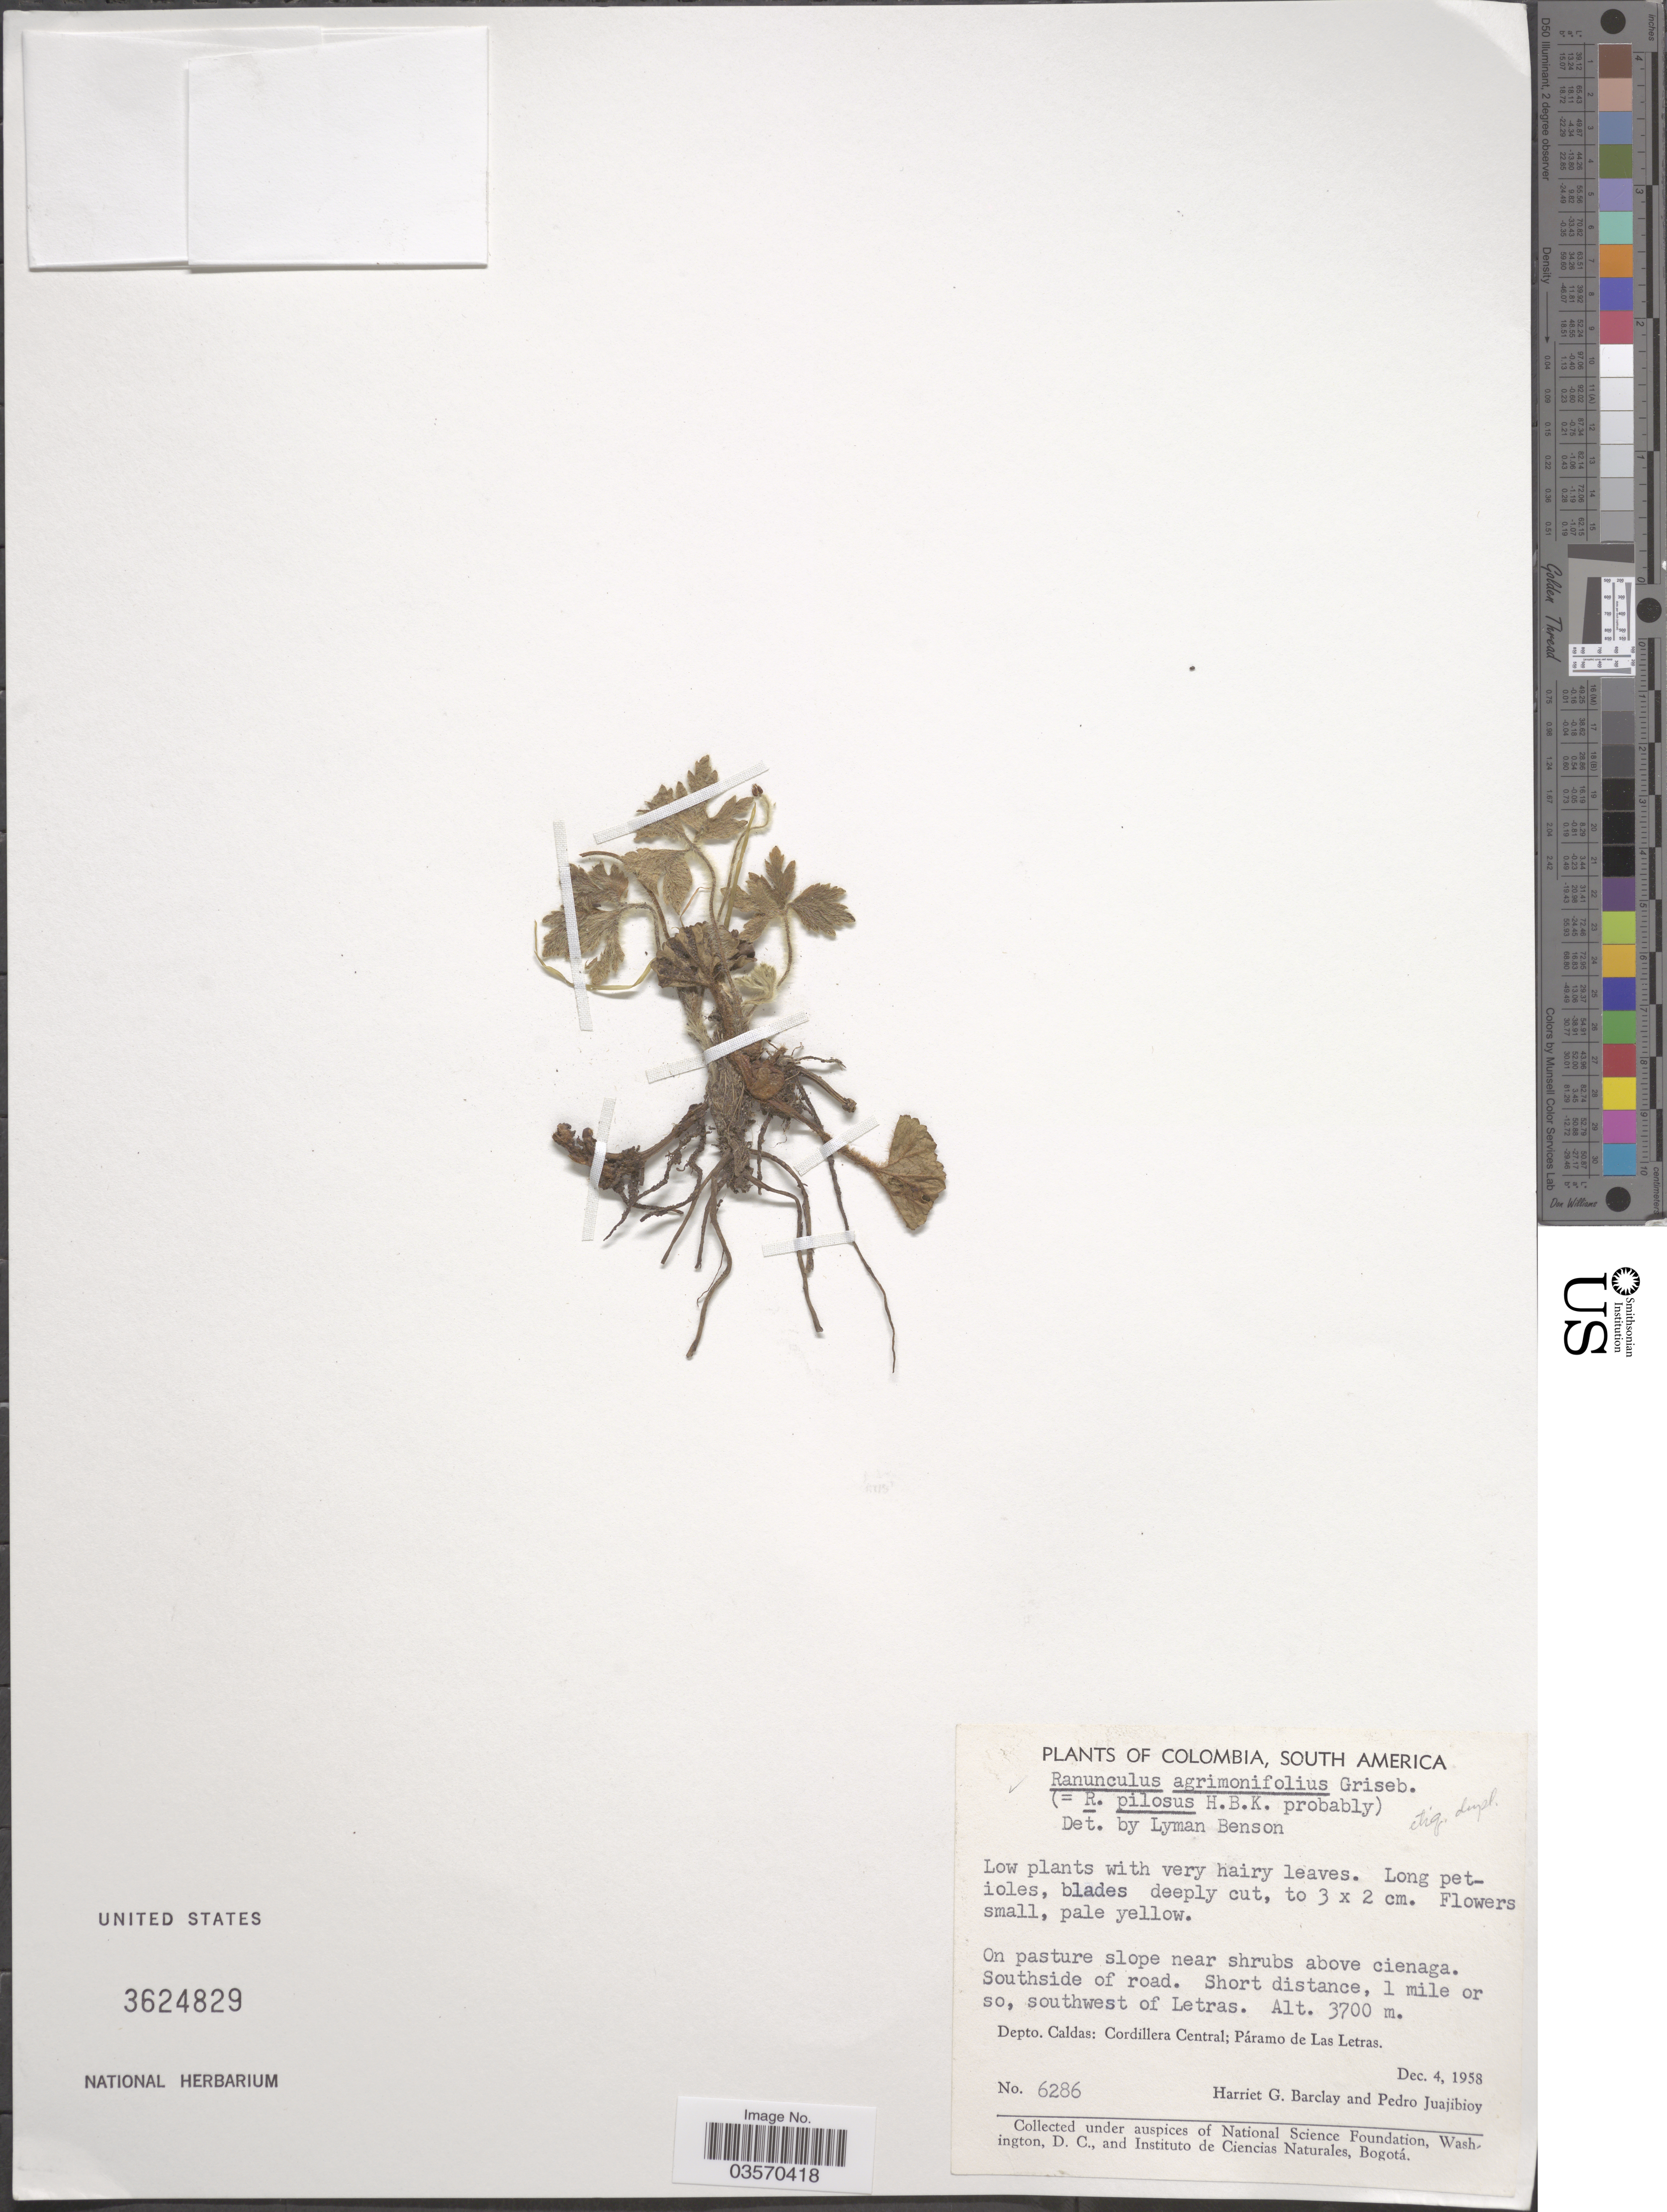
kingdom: Plantae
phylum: Tracheophyta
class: Magnoliopsida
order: Ranunculales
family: Ranunculaceae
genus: Ranunculus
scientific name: Ranunculus agrimonifolius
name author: Griseb.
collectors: H. G. Barclay & P. Juajibioy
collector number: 6286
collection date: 1958-12-04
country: Colombia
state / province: Caldas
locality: Southside of road. Short distance, 1 mile or so, southwest of Letras. Depto. Caldas: Cordillera Central; Páramo de Las Letras.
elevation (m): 3700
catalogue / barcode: US 3624829